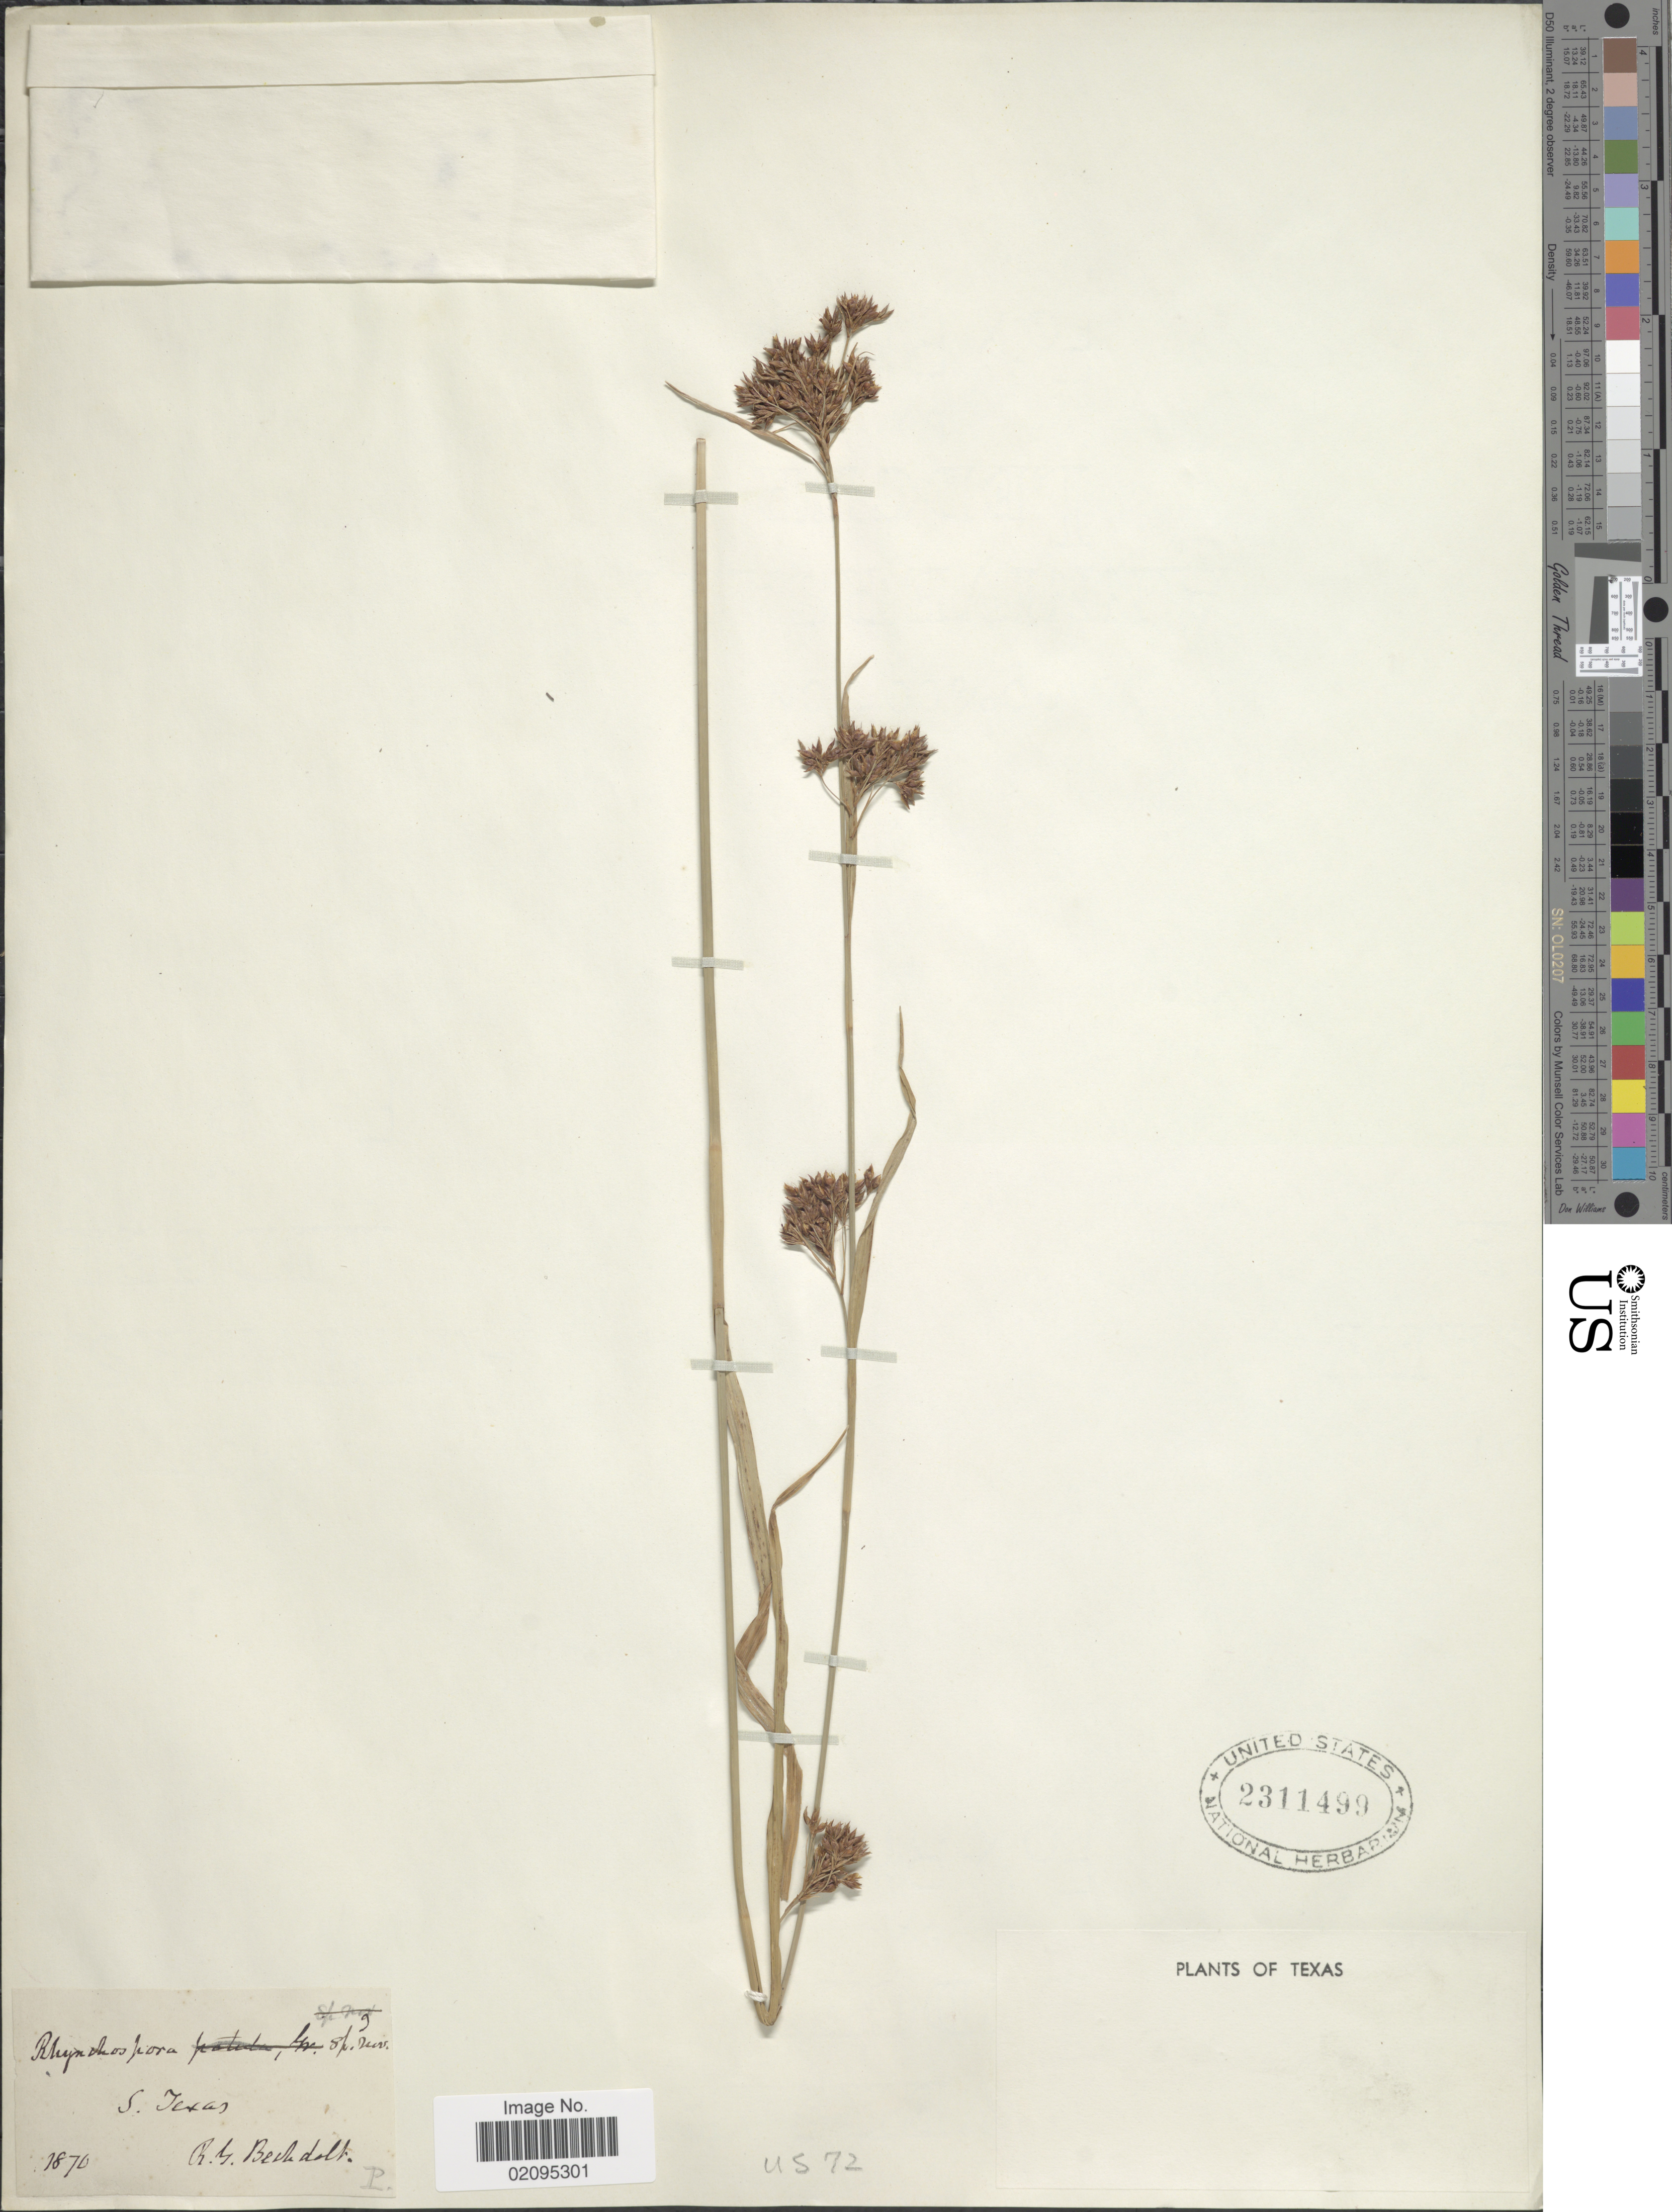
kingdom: Plantae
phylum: Tracheophyta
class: Liliopsida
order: Poales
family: Cyperaceae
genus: Rhynchospora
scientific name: Rhynchospora sp.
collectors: R. Bechdolt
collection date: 1870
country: United States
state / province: Texas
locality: S. Texas.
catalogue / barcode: US 2311499